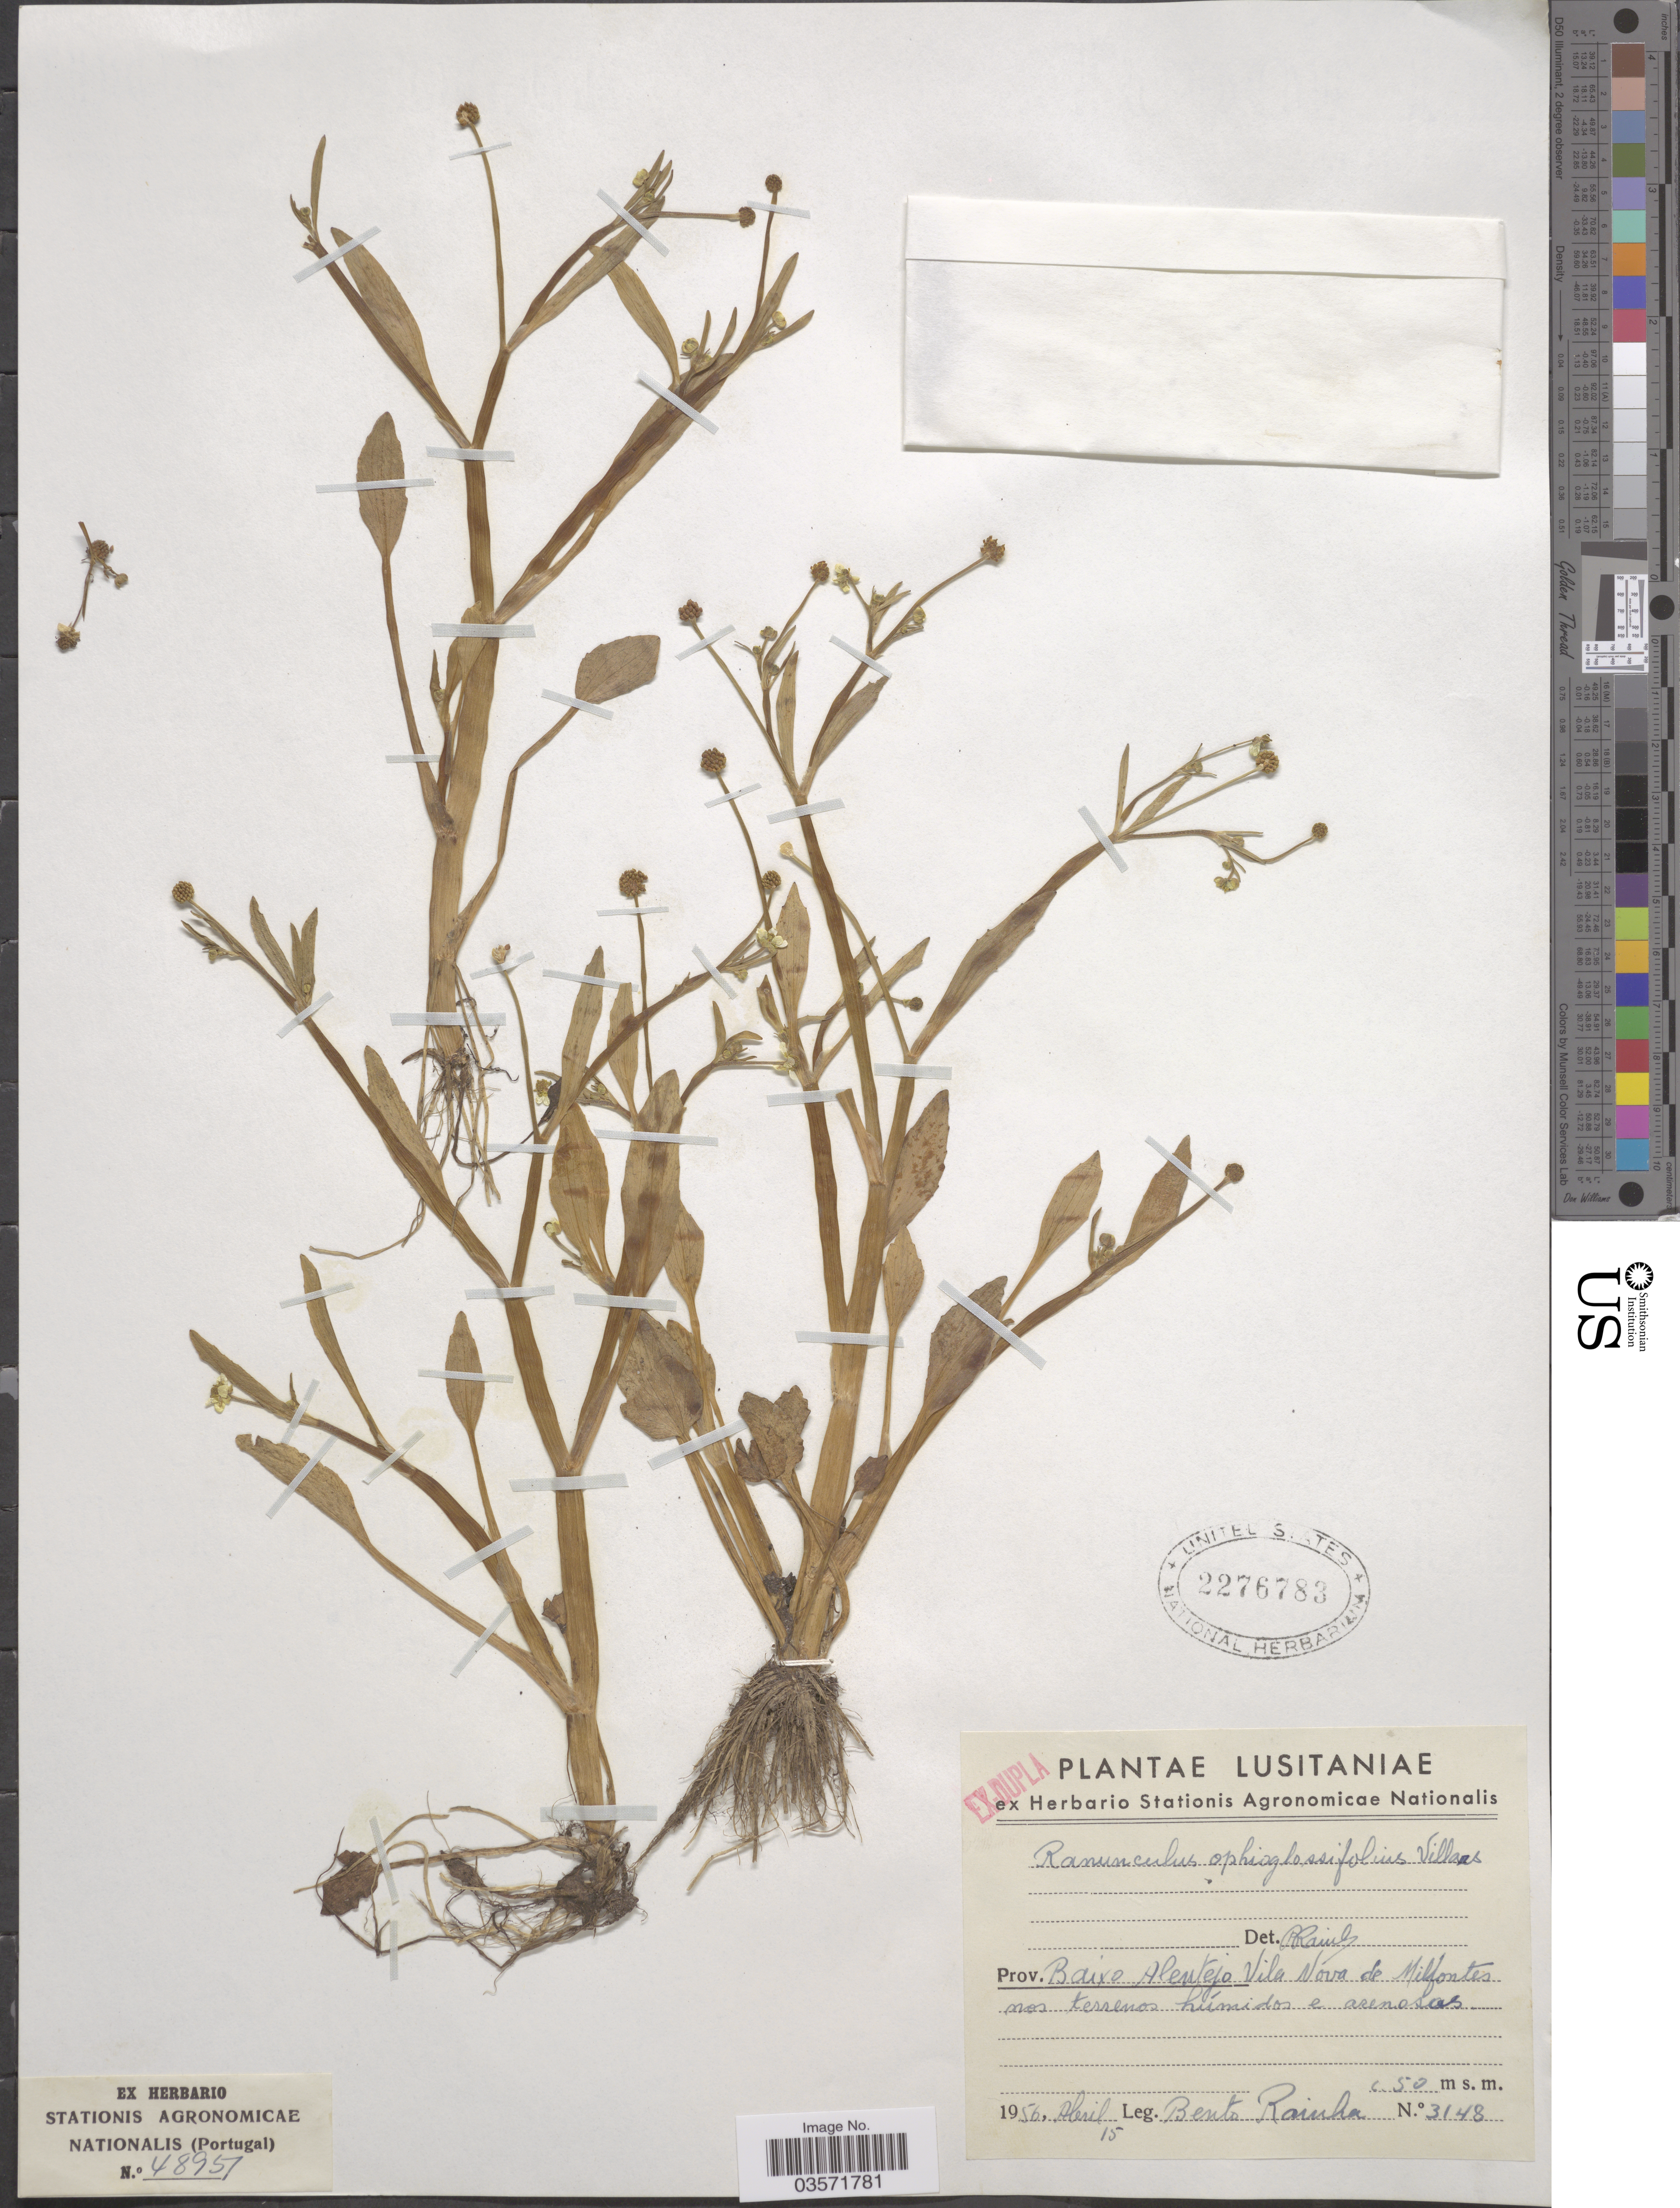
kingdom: Plantae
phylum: Tracheophyta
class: Magnoliopsida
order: Ranunculales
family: Ranunculaceae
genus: Ranunculus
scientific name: Ranunculus ophioglossifolius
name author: Vill.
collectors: B. Rainha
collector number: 3148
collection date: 1956-04-15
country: Portugal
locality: Lusitaniae. Prov. Baixo Alentejo Vila Nova de Milfontes nos terrenos húmidos e arenosas.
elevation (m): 50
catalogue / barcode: US 2276783